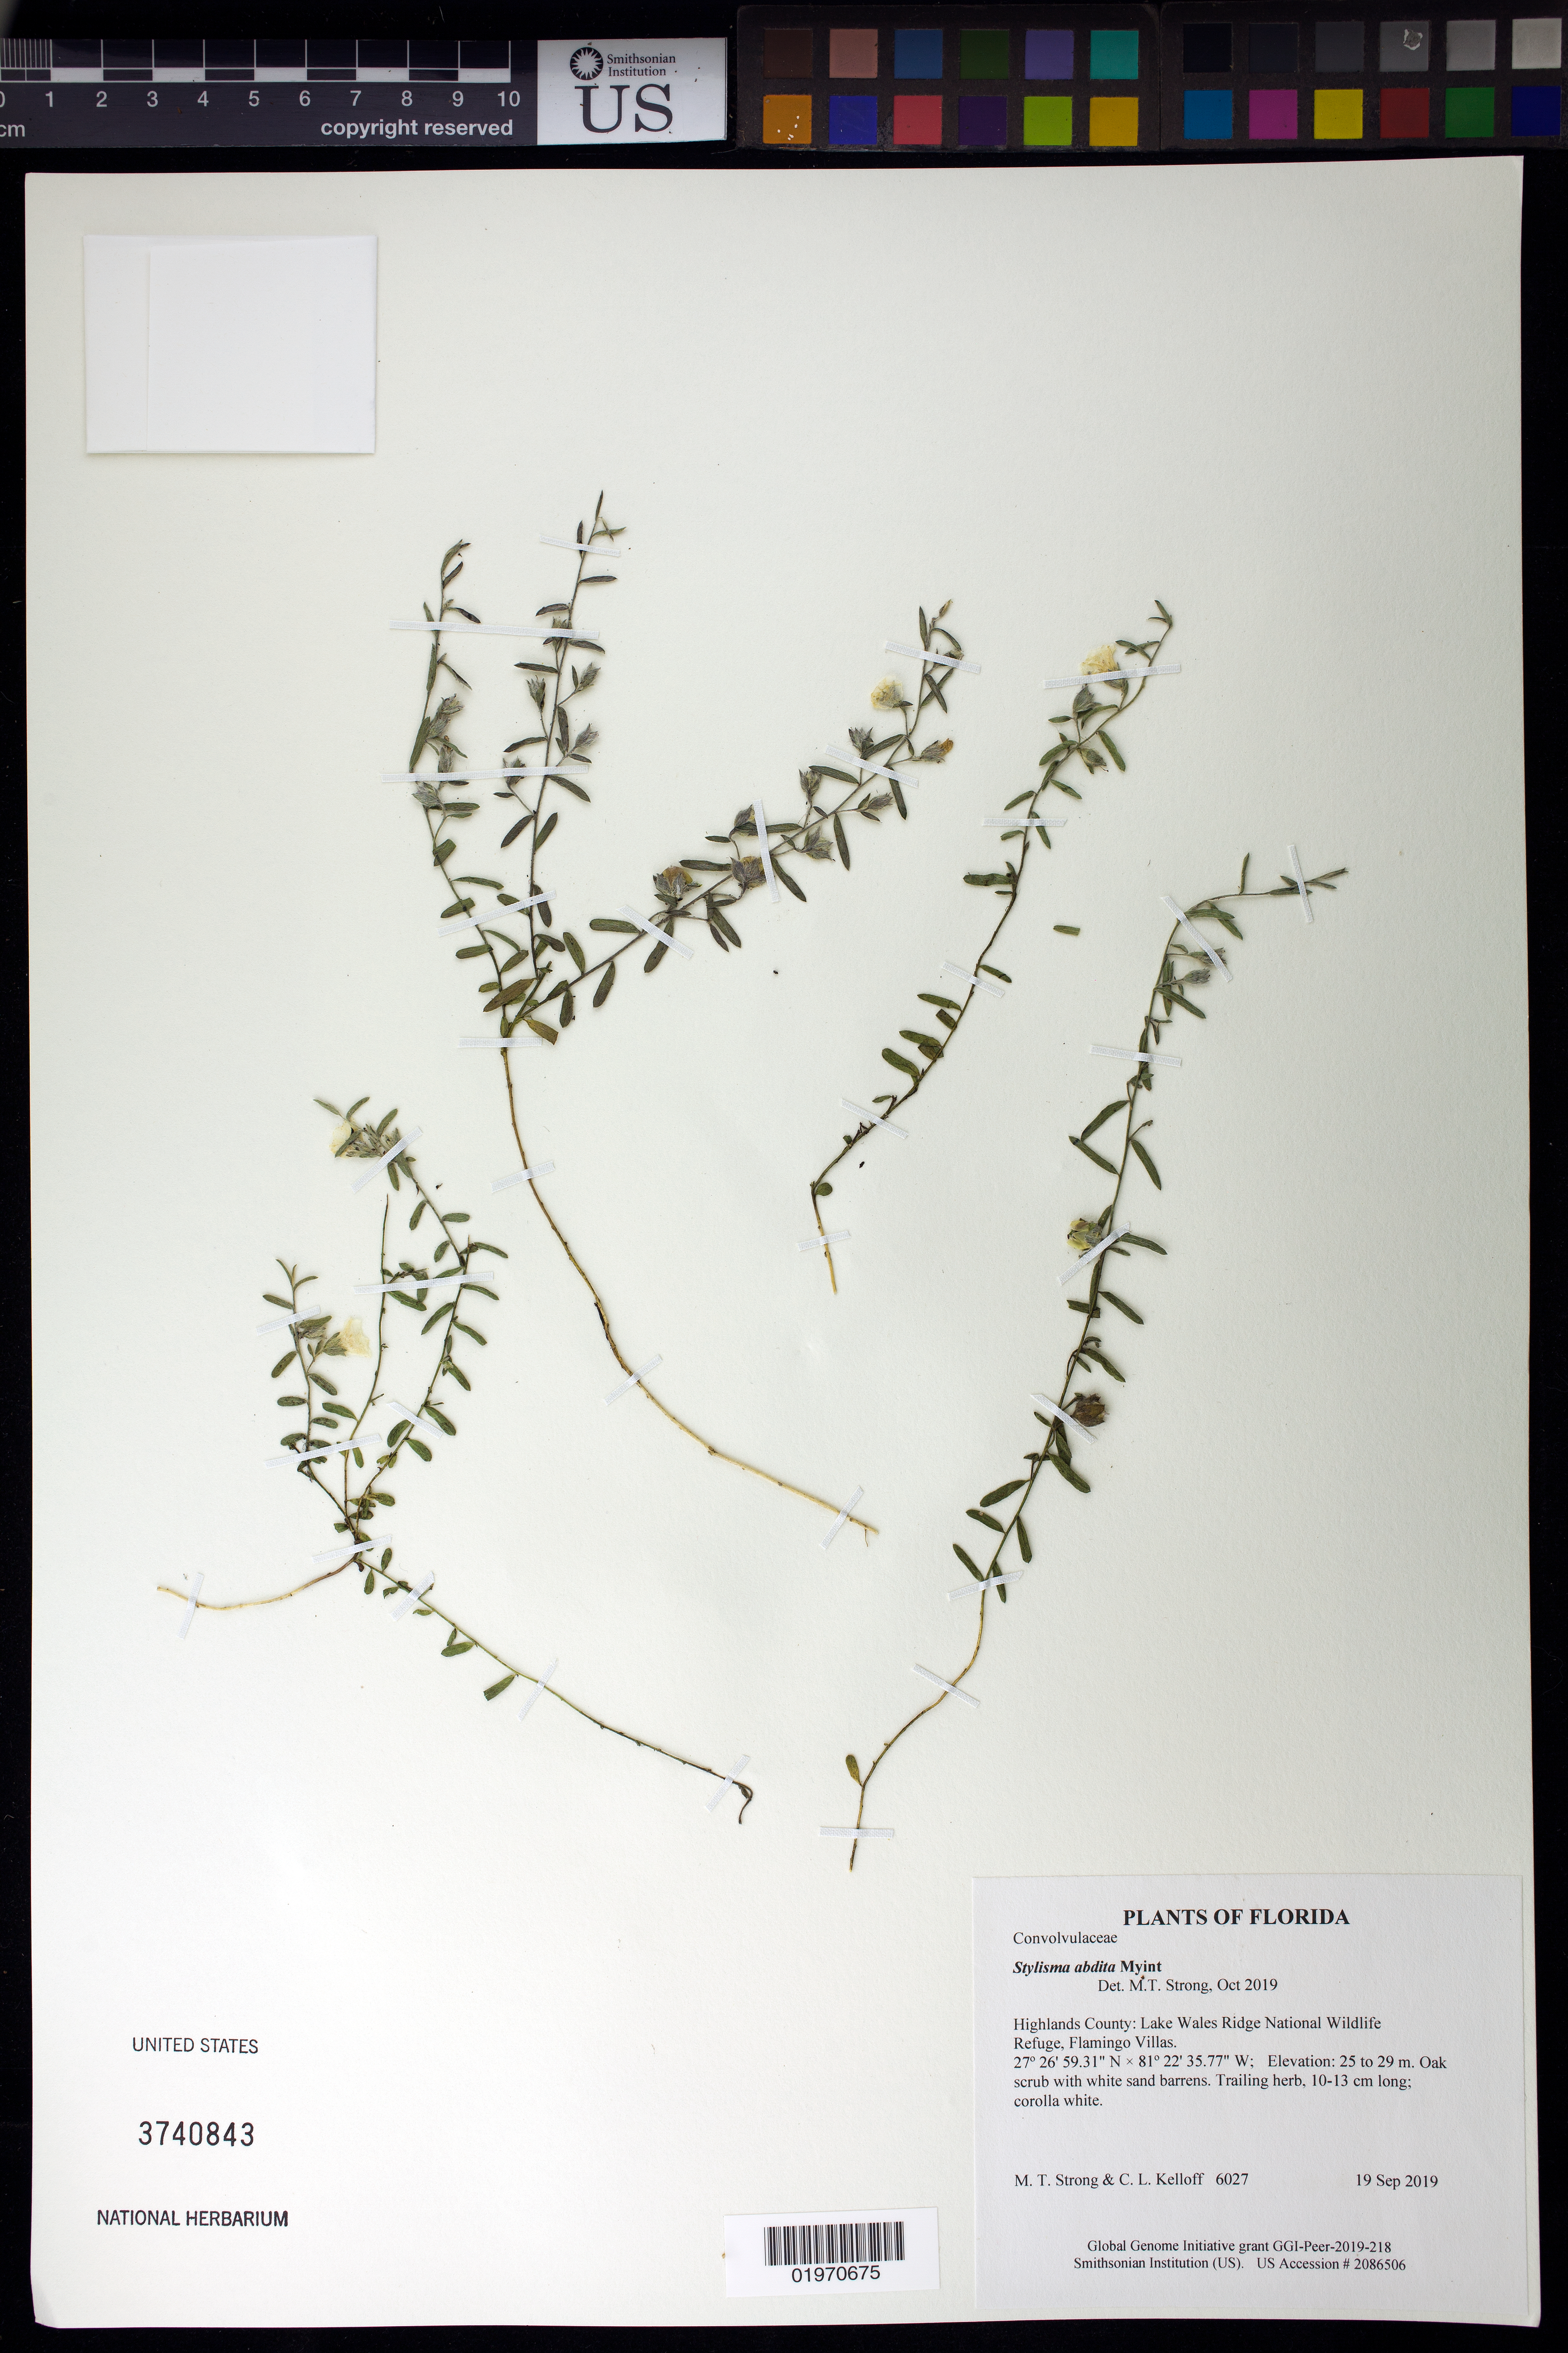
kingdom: Plantae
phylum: Tracheophyta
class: Magnoliopsida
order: Solanales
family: Convolvulaceae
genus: Stylisma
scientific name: Stylisma abdita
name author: Myint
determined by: Strong, Mark T., (BOT), Smithsonian Institution - National Museum of Natural History (UNITED STATES)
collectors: M. T. Strong & C. L. Kelloff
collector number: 6027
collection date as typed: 19 Sep 2019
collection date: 2019-09-19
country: United States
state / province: Florida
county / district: Highlands County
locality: Lake Wales Ridge National Wildlife Refuge, Flamingo Villas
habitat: Oak scrub with white sand barrens.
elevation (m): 25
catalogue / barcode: US 3740843